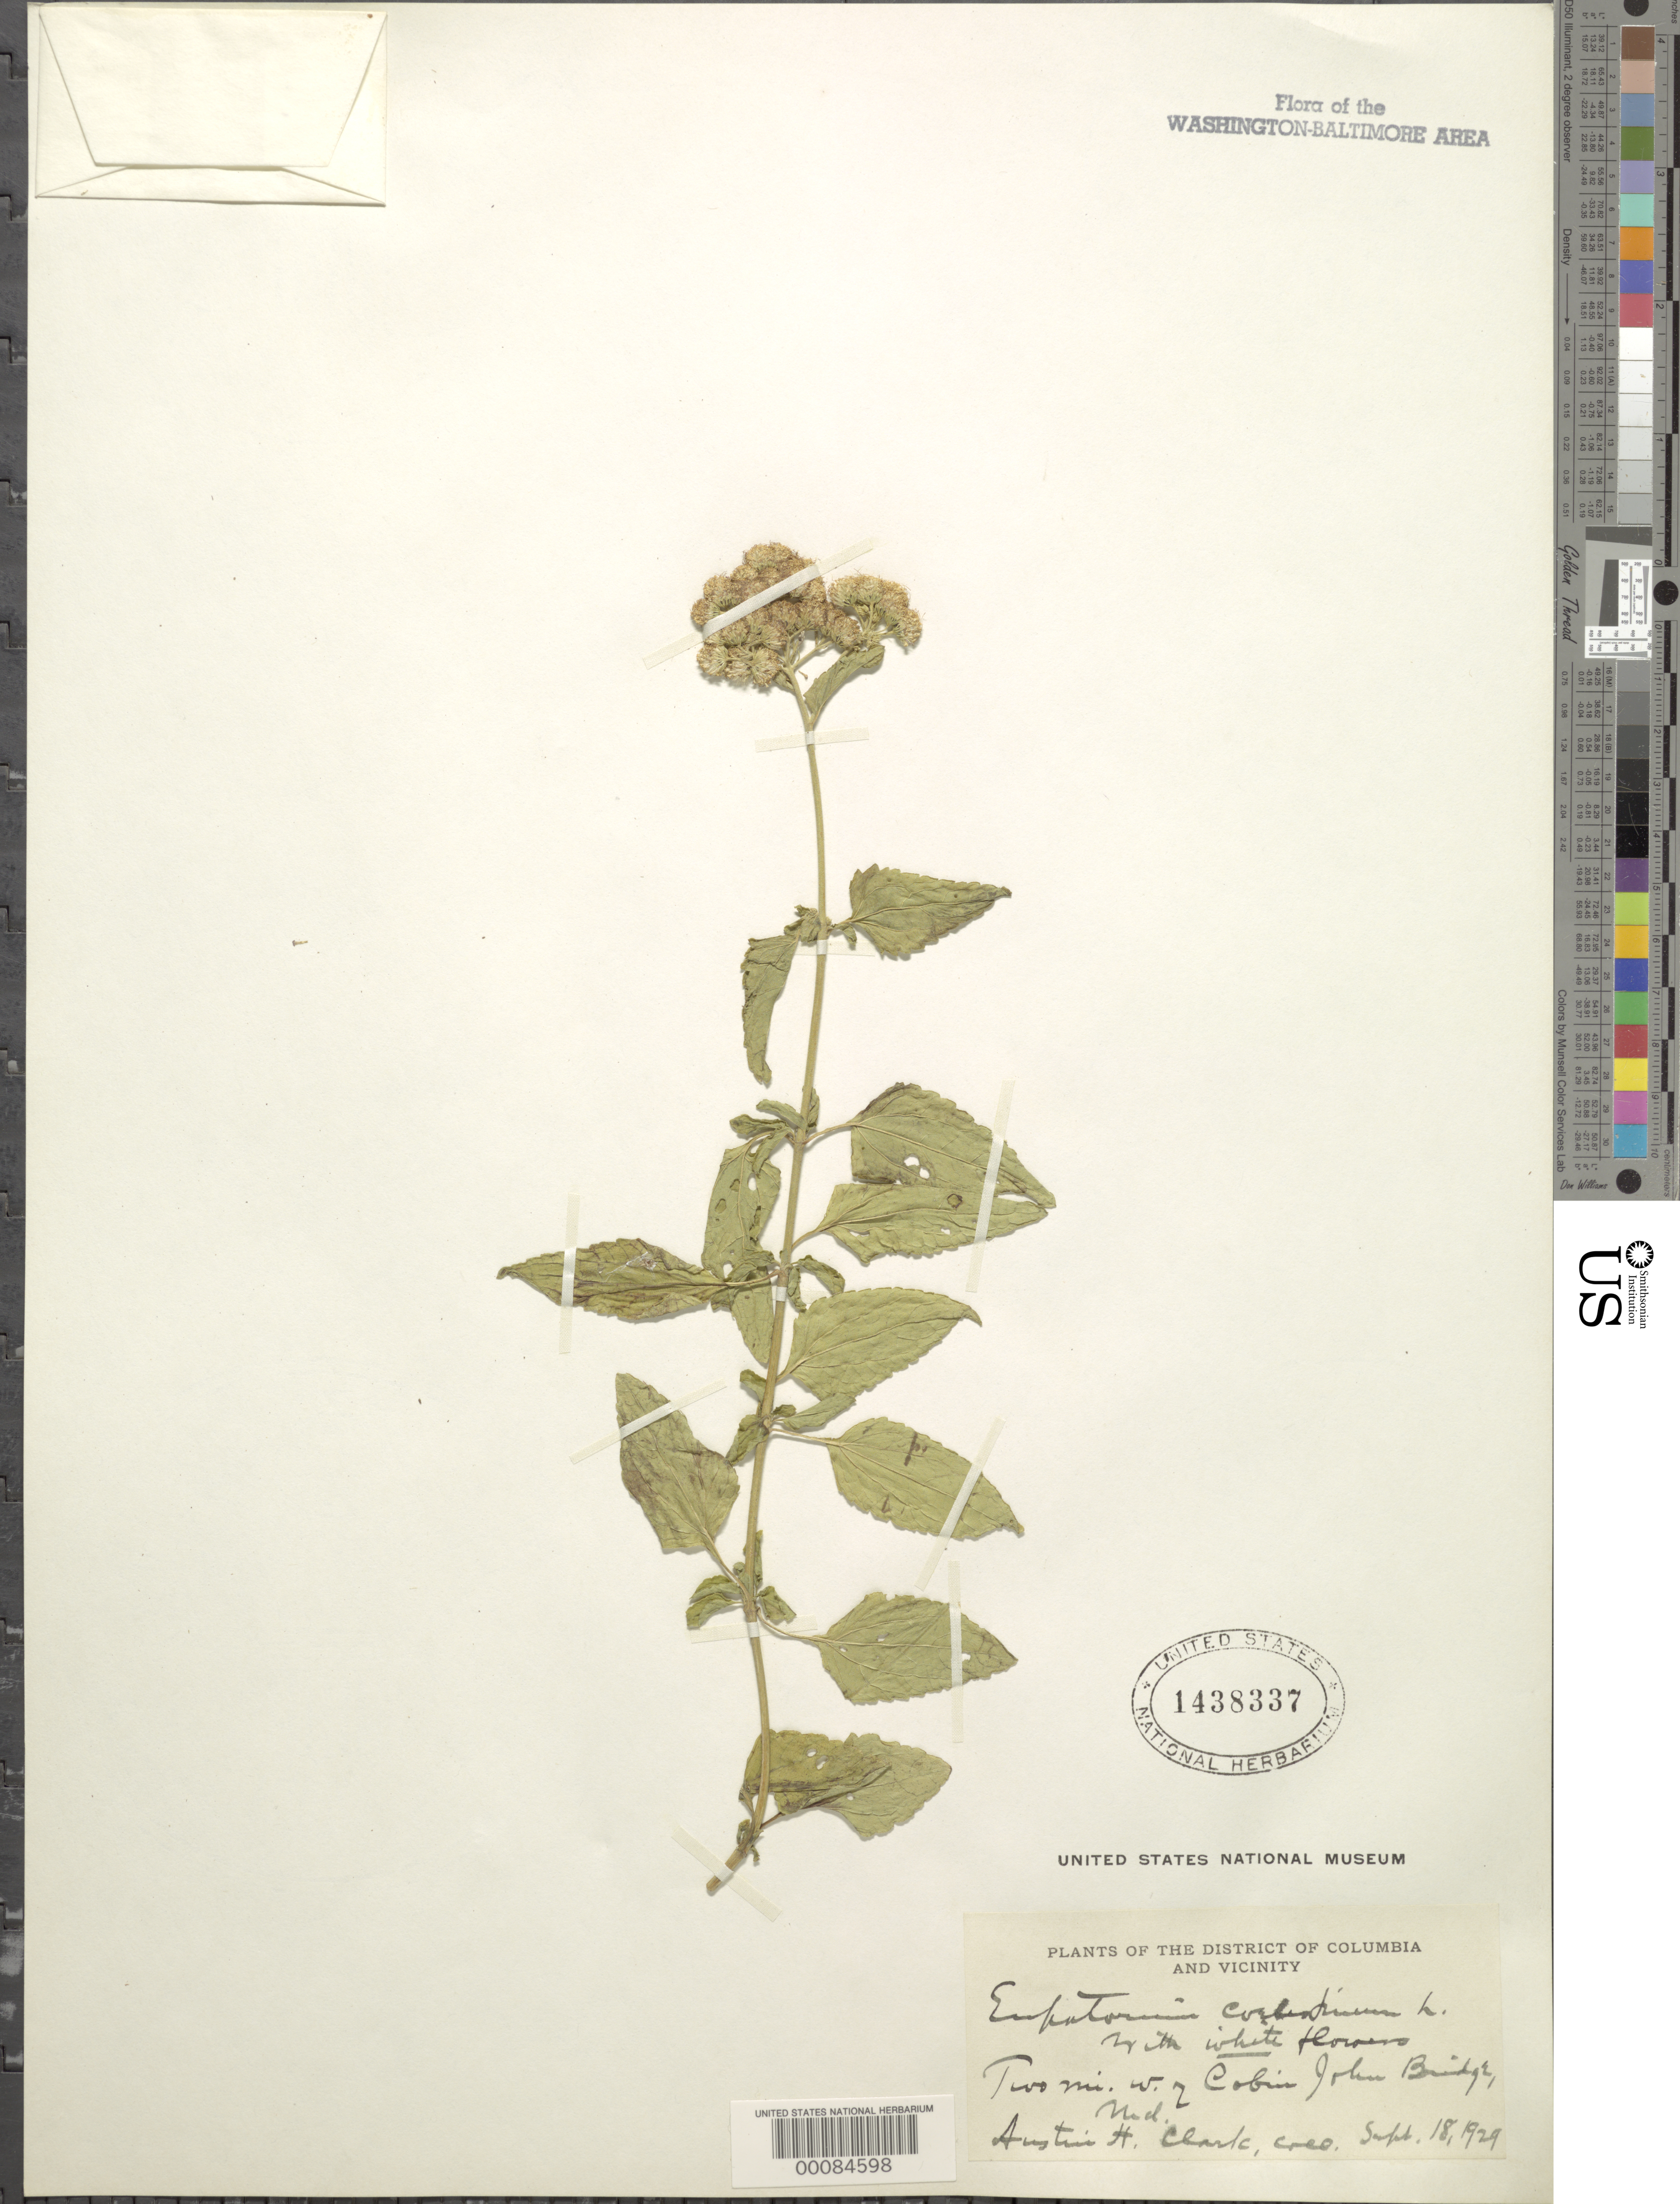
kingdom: Plantae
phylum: Tracheophyta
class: Magnoliopsida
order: Asterales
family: Asteraceae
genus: Conoclinium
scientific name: Conoclinium coelestinum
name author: (L.) DC.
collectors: A. H. Clark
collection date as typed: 18 Sep 1929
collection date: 1929-09-18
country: United States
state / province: Maryland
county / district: Montgomery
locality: West of Cabin John Bridge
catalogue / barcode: US 1438337